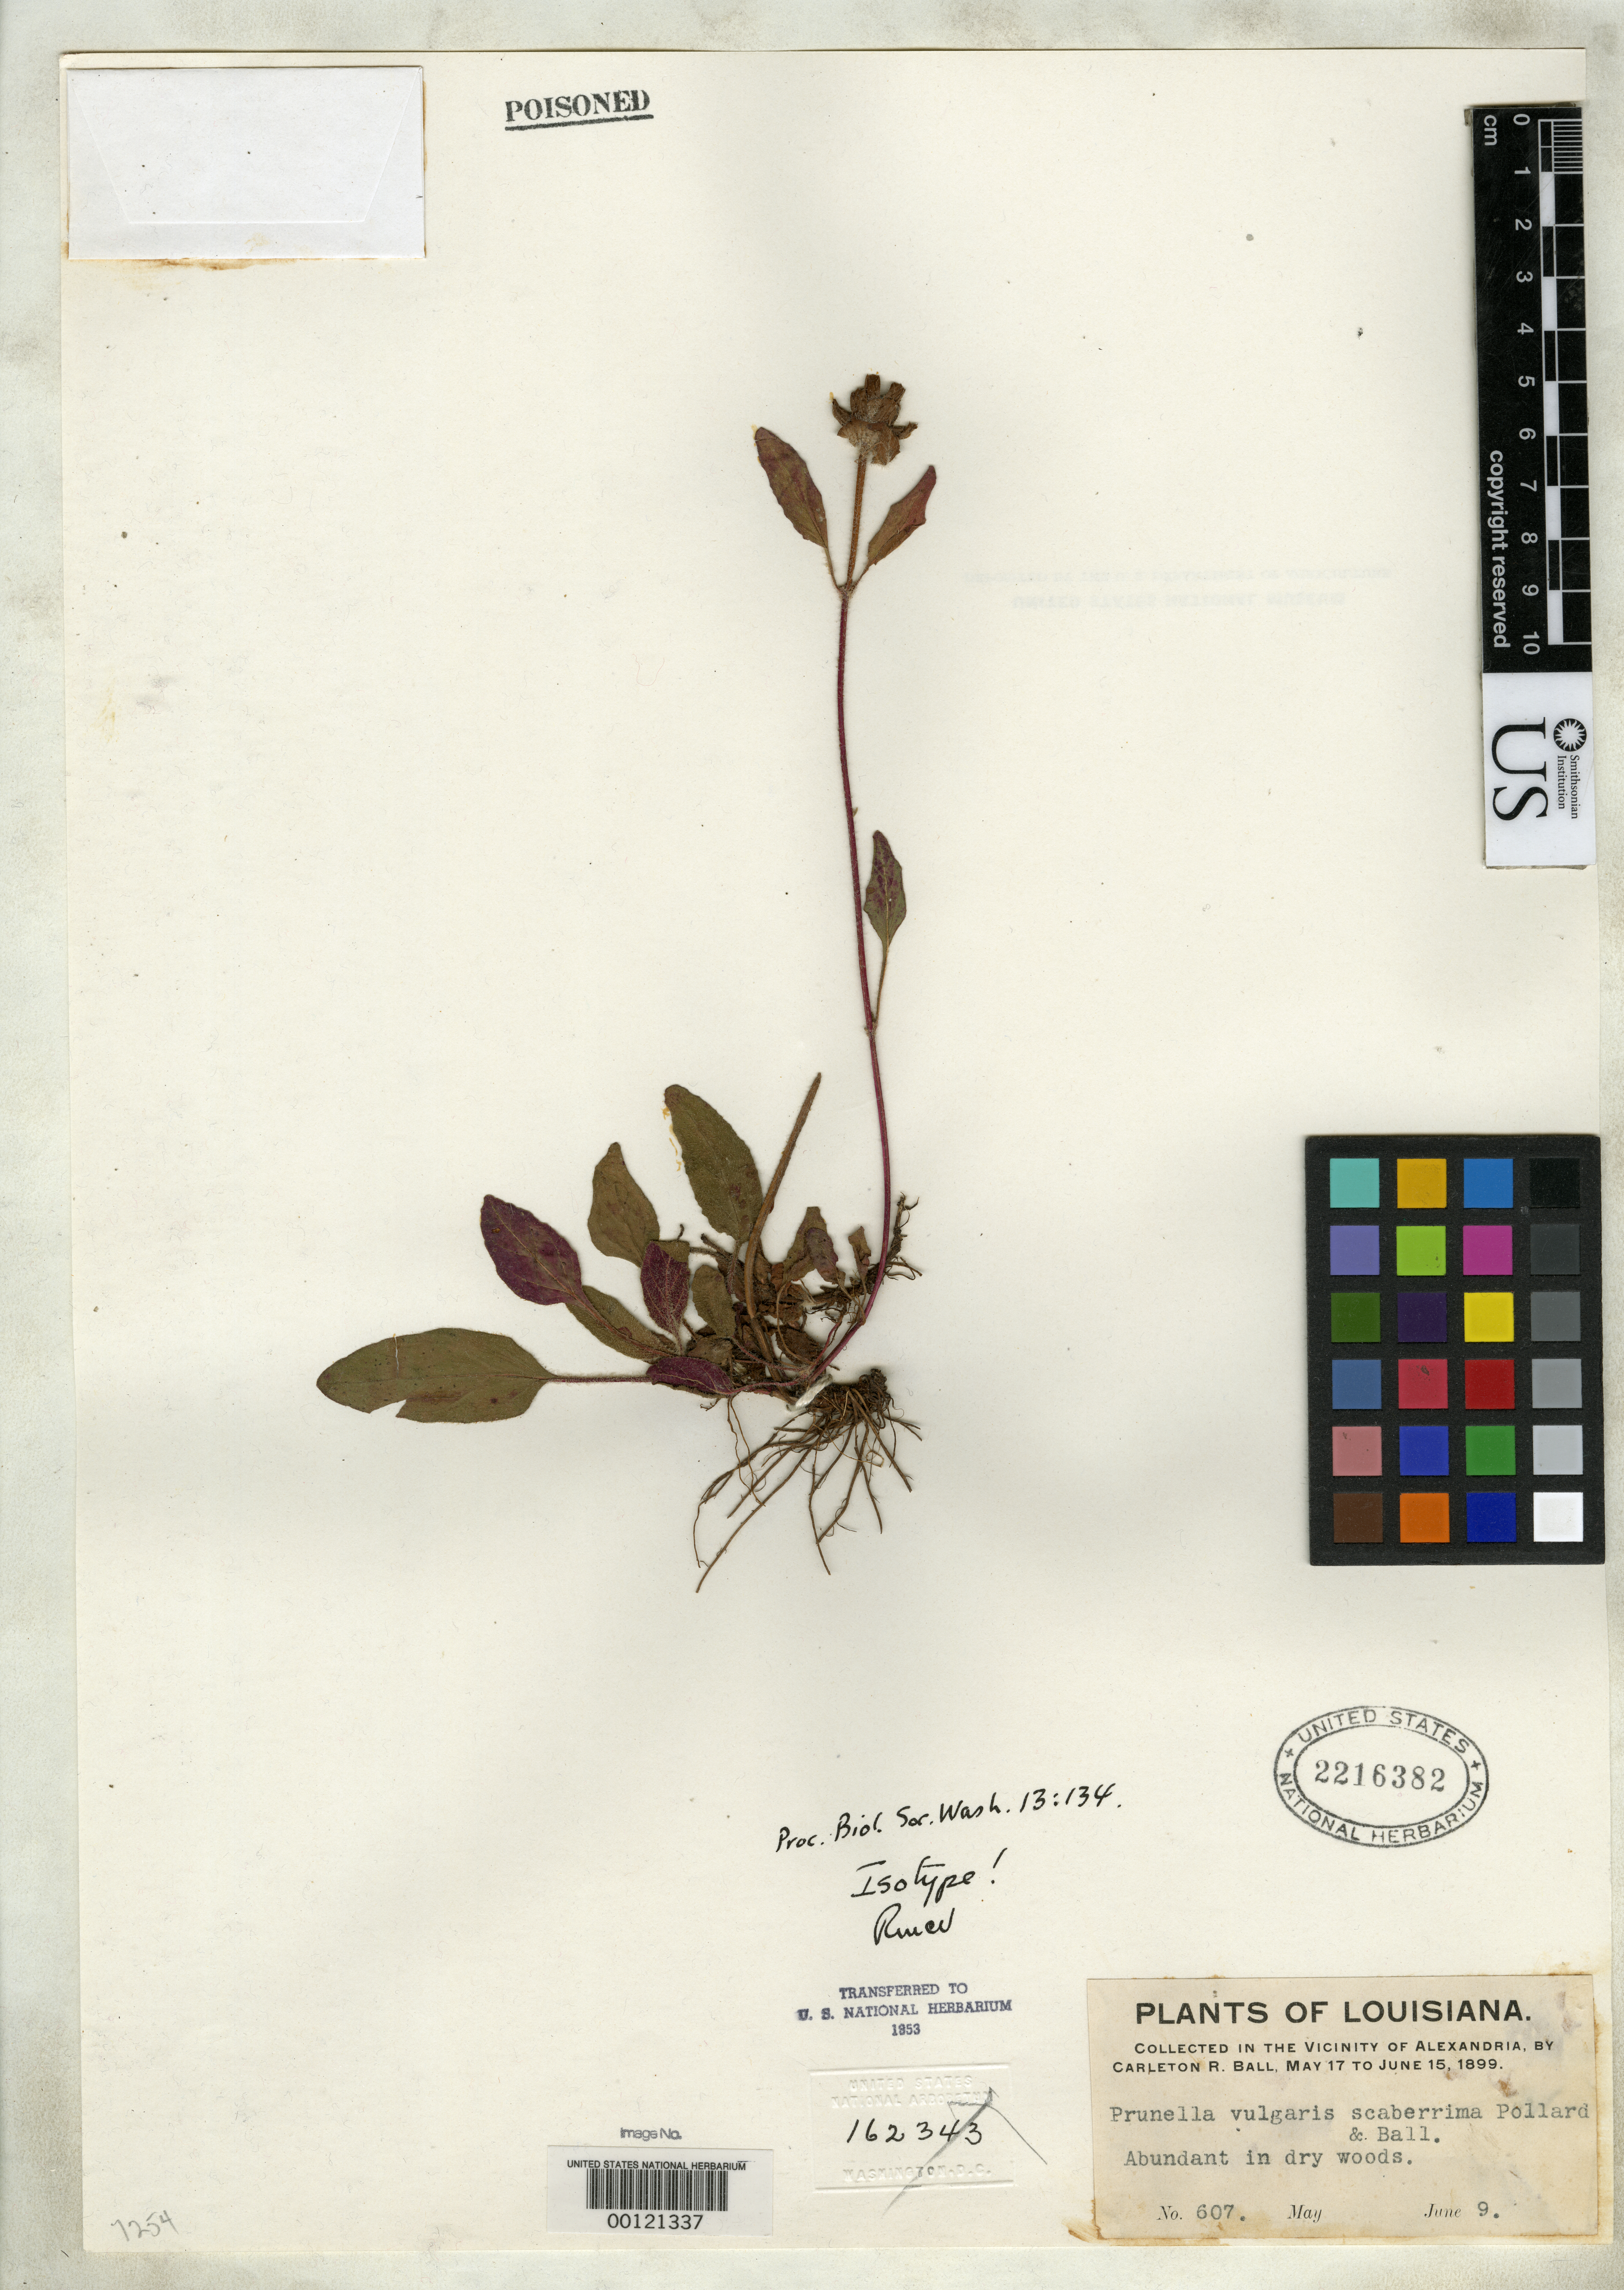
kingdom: Plantae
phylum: Tracheophyta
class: Magnoliopsida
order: Lamiales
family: Lamiaceae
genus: Prunella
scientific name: Prunella vulgaris var. scaberrima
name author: Pollard & C.R. Ball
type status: Isotype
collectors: C. R. Ball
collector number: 607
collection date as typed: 09 Jun 1899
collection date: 1899-06-09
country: United States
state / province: Louisiana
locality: Vicinity of Alexandria.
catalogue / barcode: US 2216382